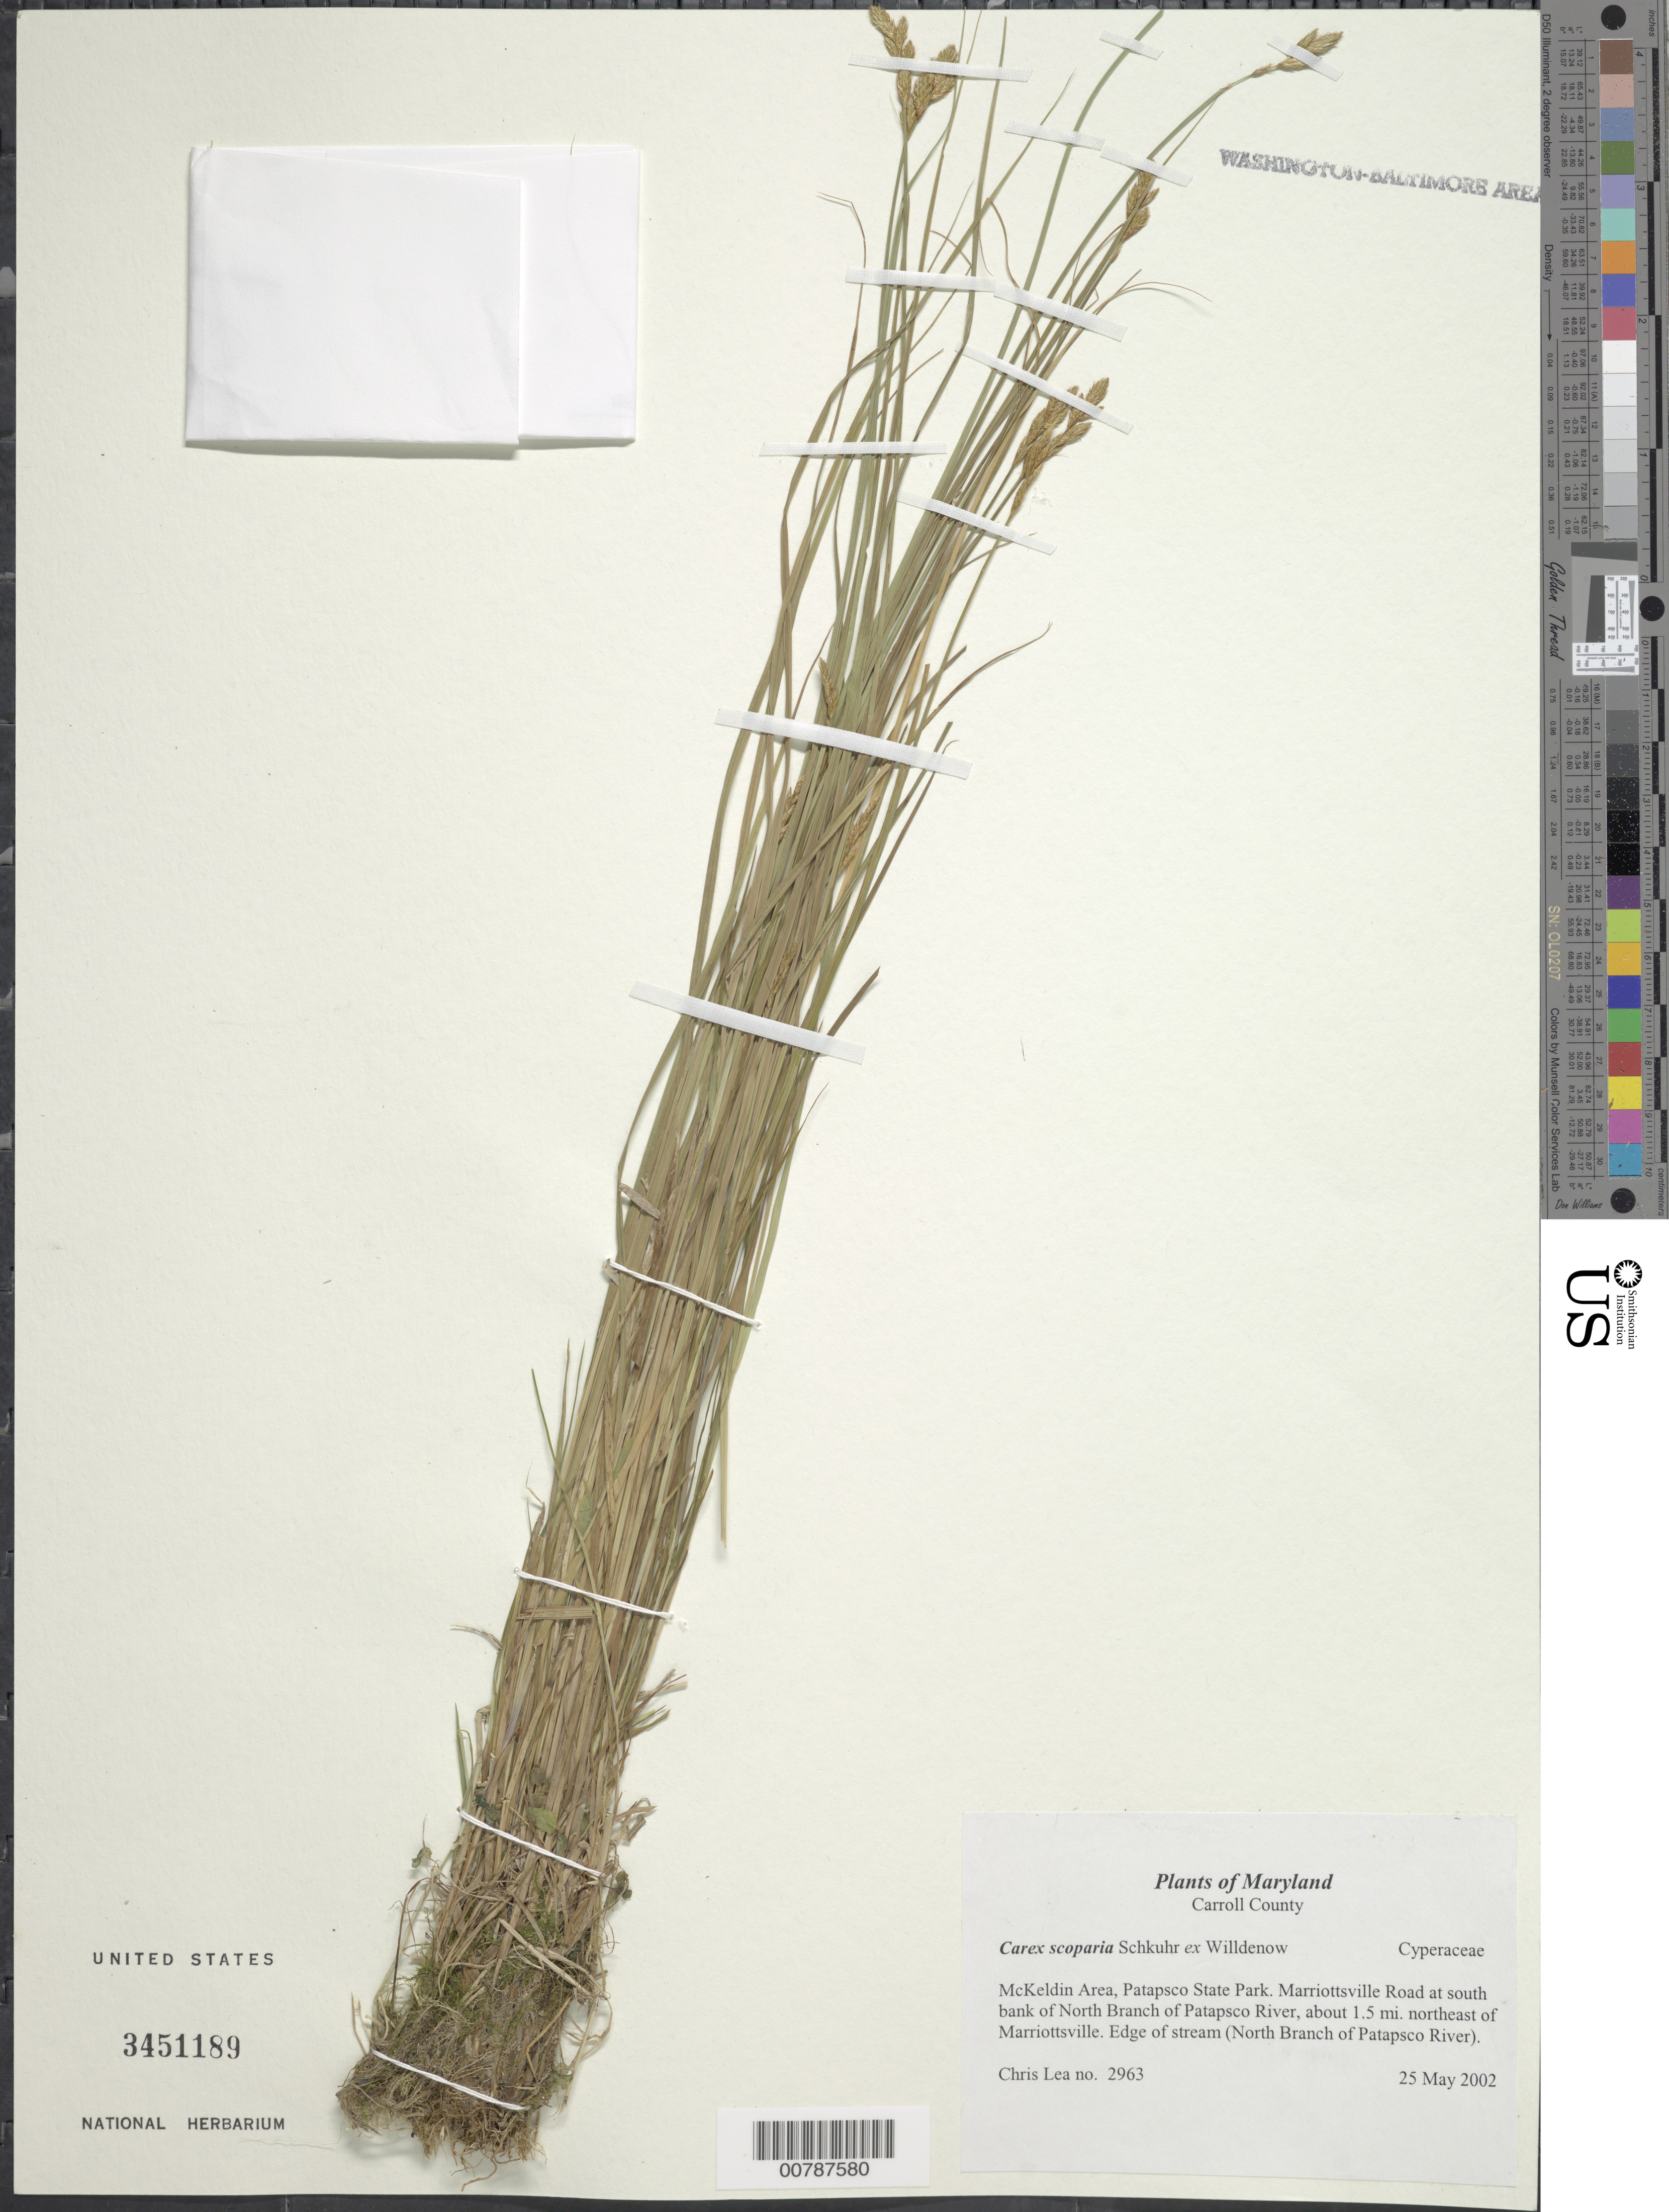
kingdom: Plantae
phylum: Tracheophyta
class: Liliopsida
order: Poales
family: Cyperaceae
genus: Carex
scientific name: Carex scoparia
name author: Schkuhr ex Willd.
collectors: C. Lea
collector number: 2963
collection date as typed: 25 May 2002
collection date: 2002-05-25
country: United States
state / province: Maryland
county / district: Howard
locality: McKeldin Area, Patapsco State Park, Marriottsville Road at south bank of North Branch of Patapsco River, about 1.5 mi. northeast of Marriottsville.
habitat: Edge of stream.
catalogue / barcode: US 3451189